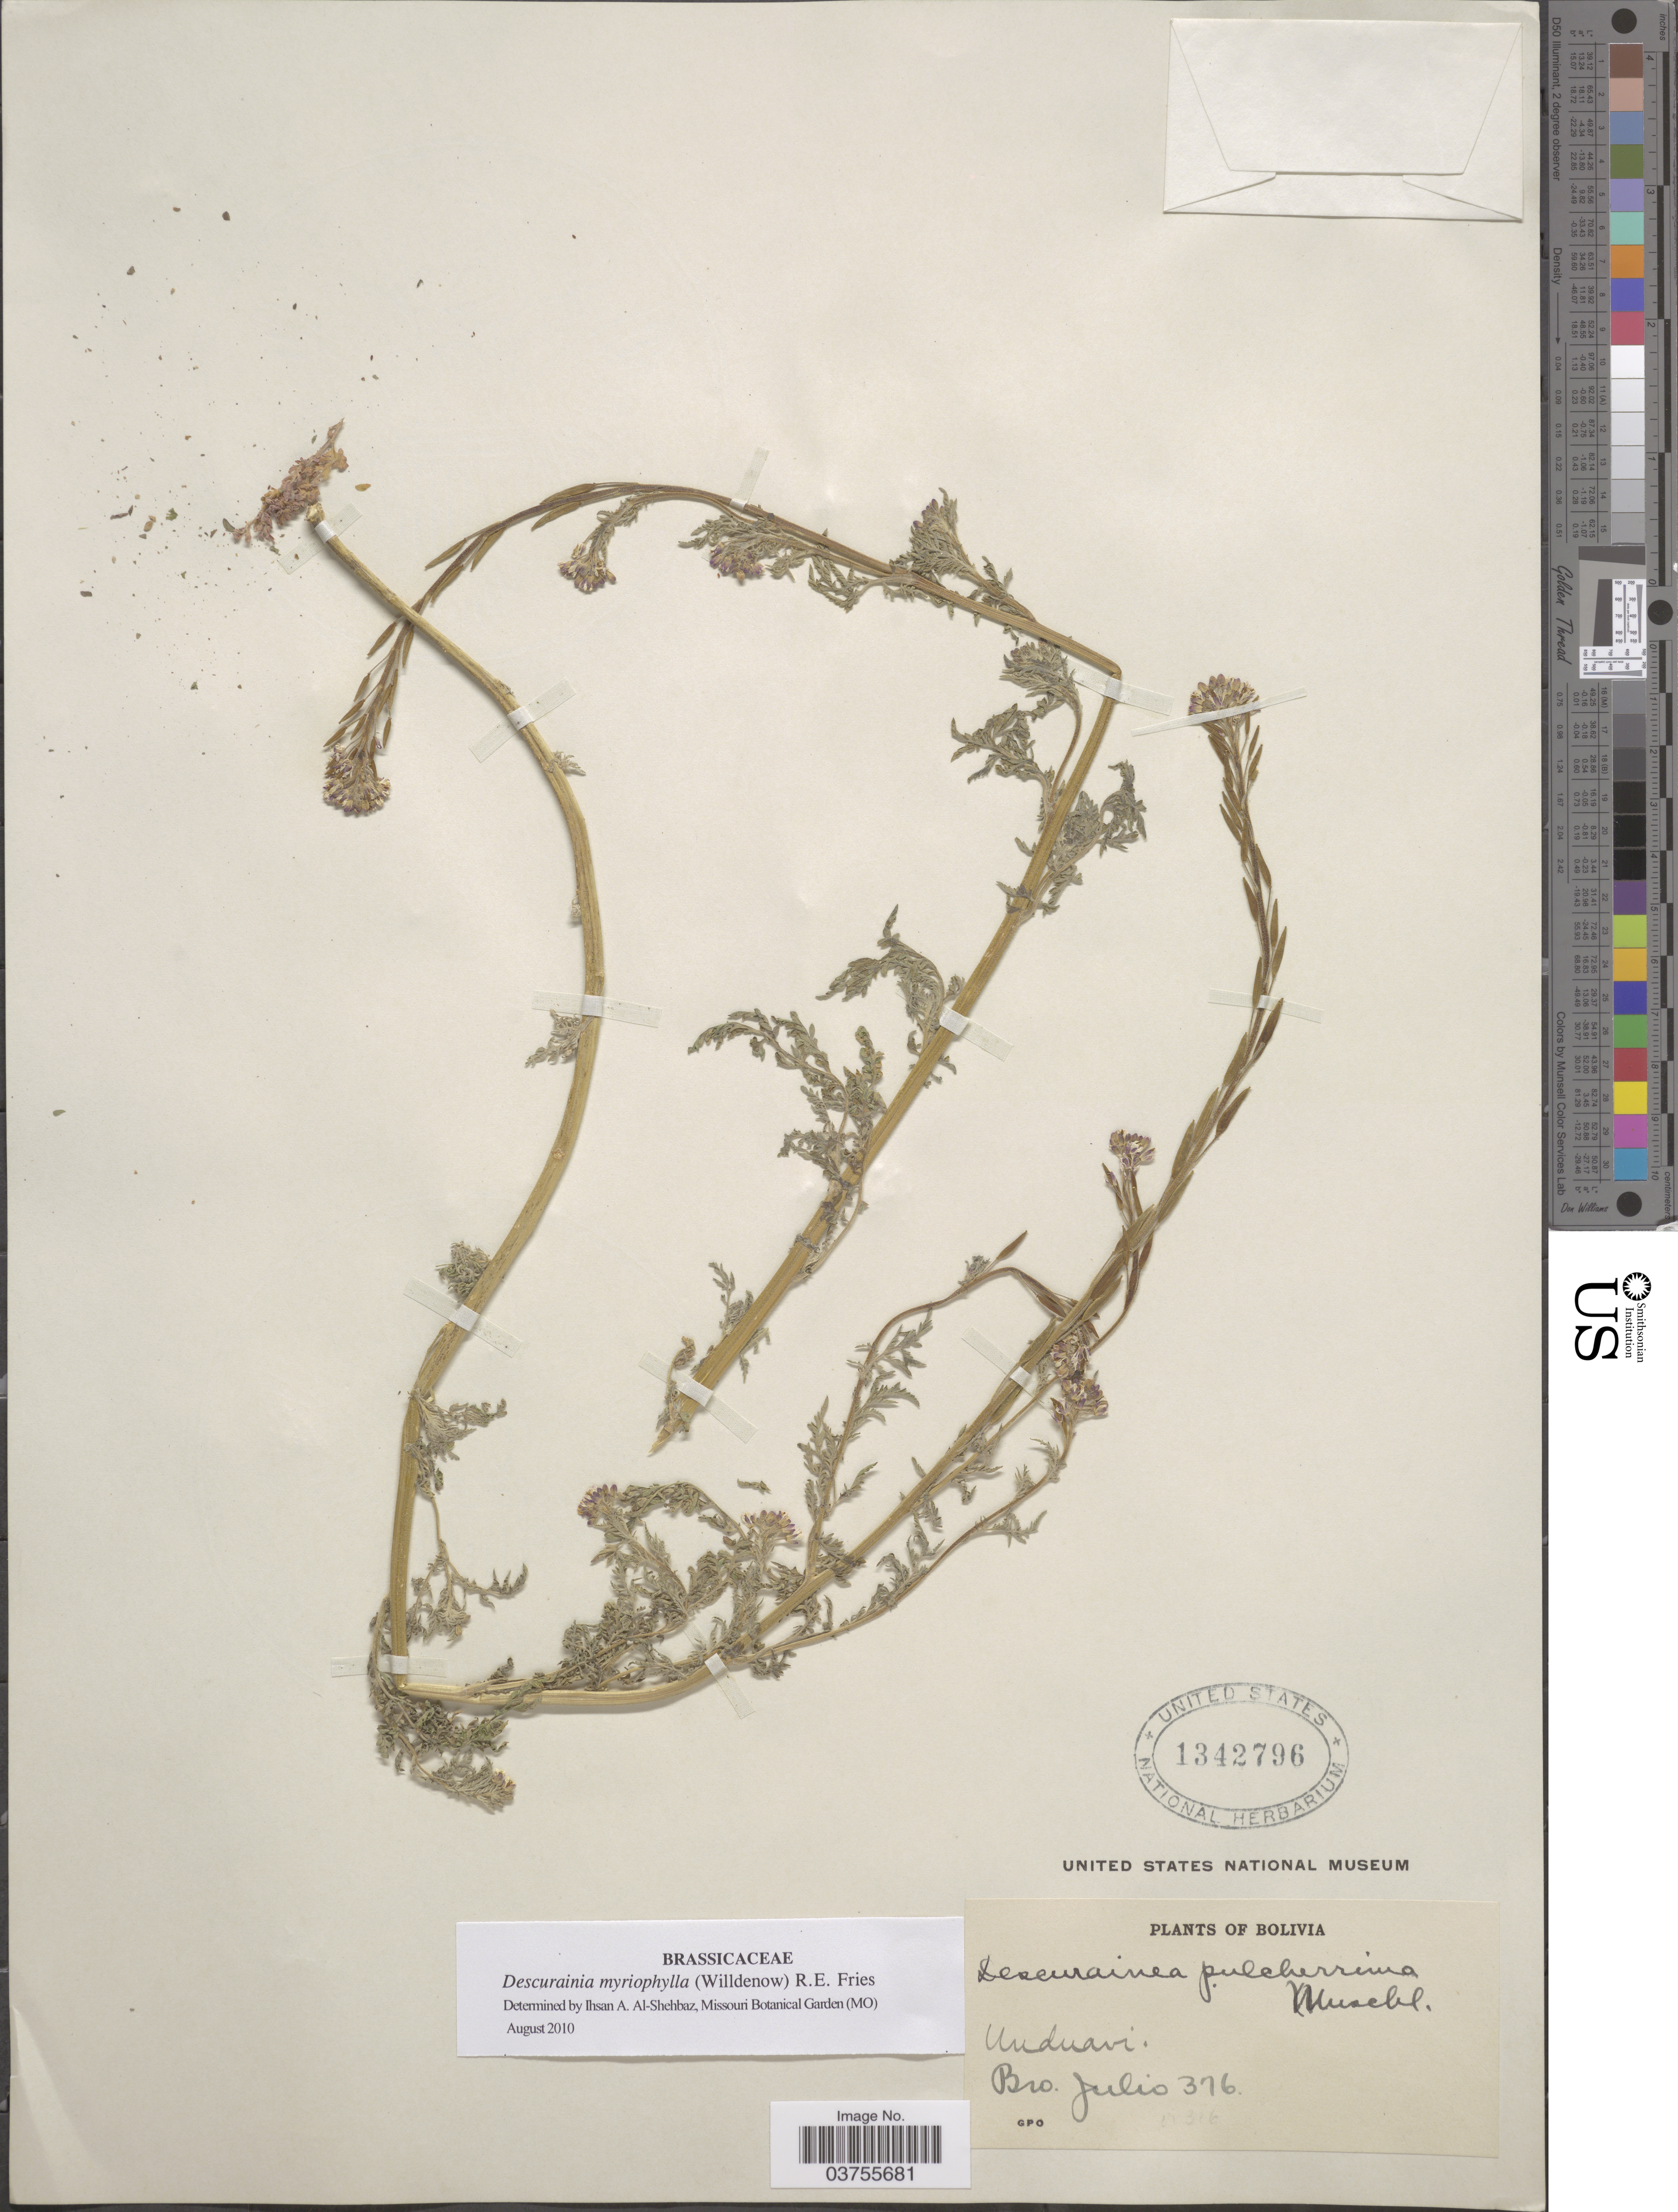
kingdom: Plantae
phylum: Tracheophyta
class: Magnoliopsida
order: Brassicales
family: Brassicaceae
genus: Descurainia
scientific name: Descurainia myriophylla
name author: (Willd.) R.E. Fr.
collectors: Bro. Julio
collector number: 376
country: Bolivia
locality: Unduavi.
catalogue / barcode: US 1342796